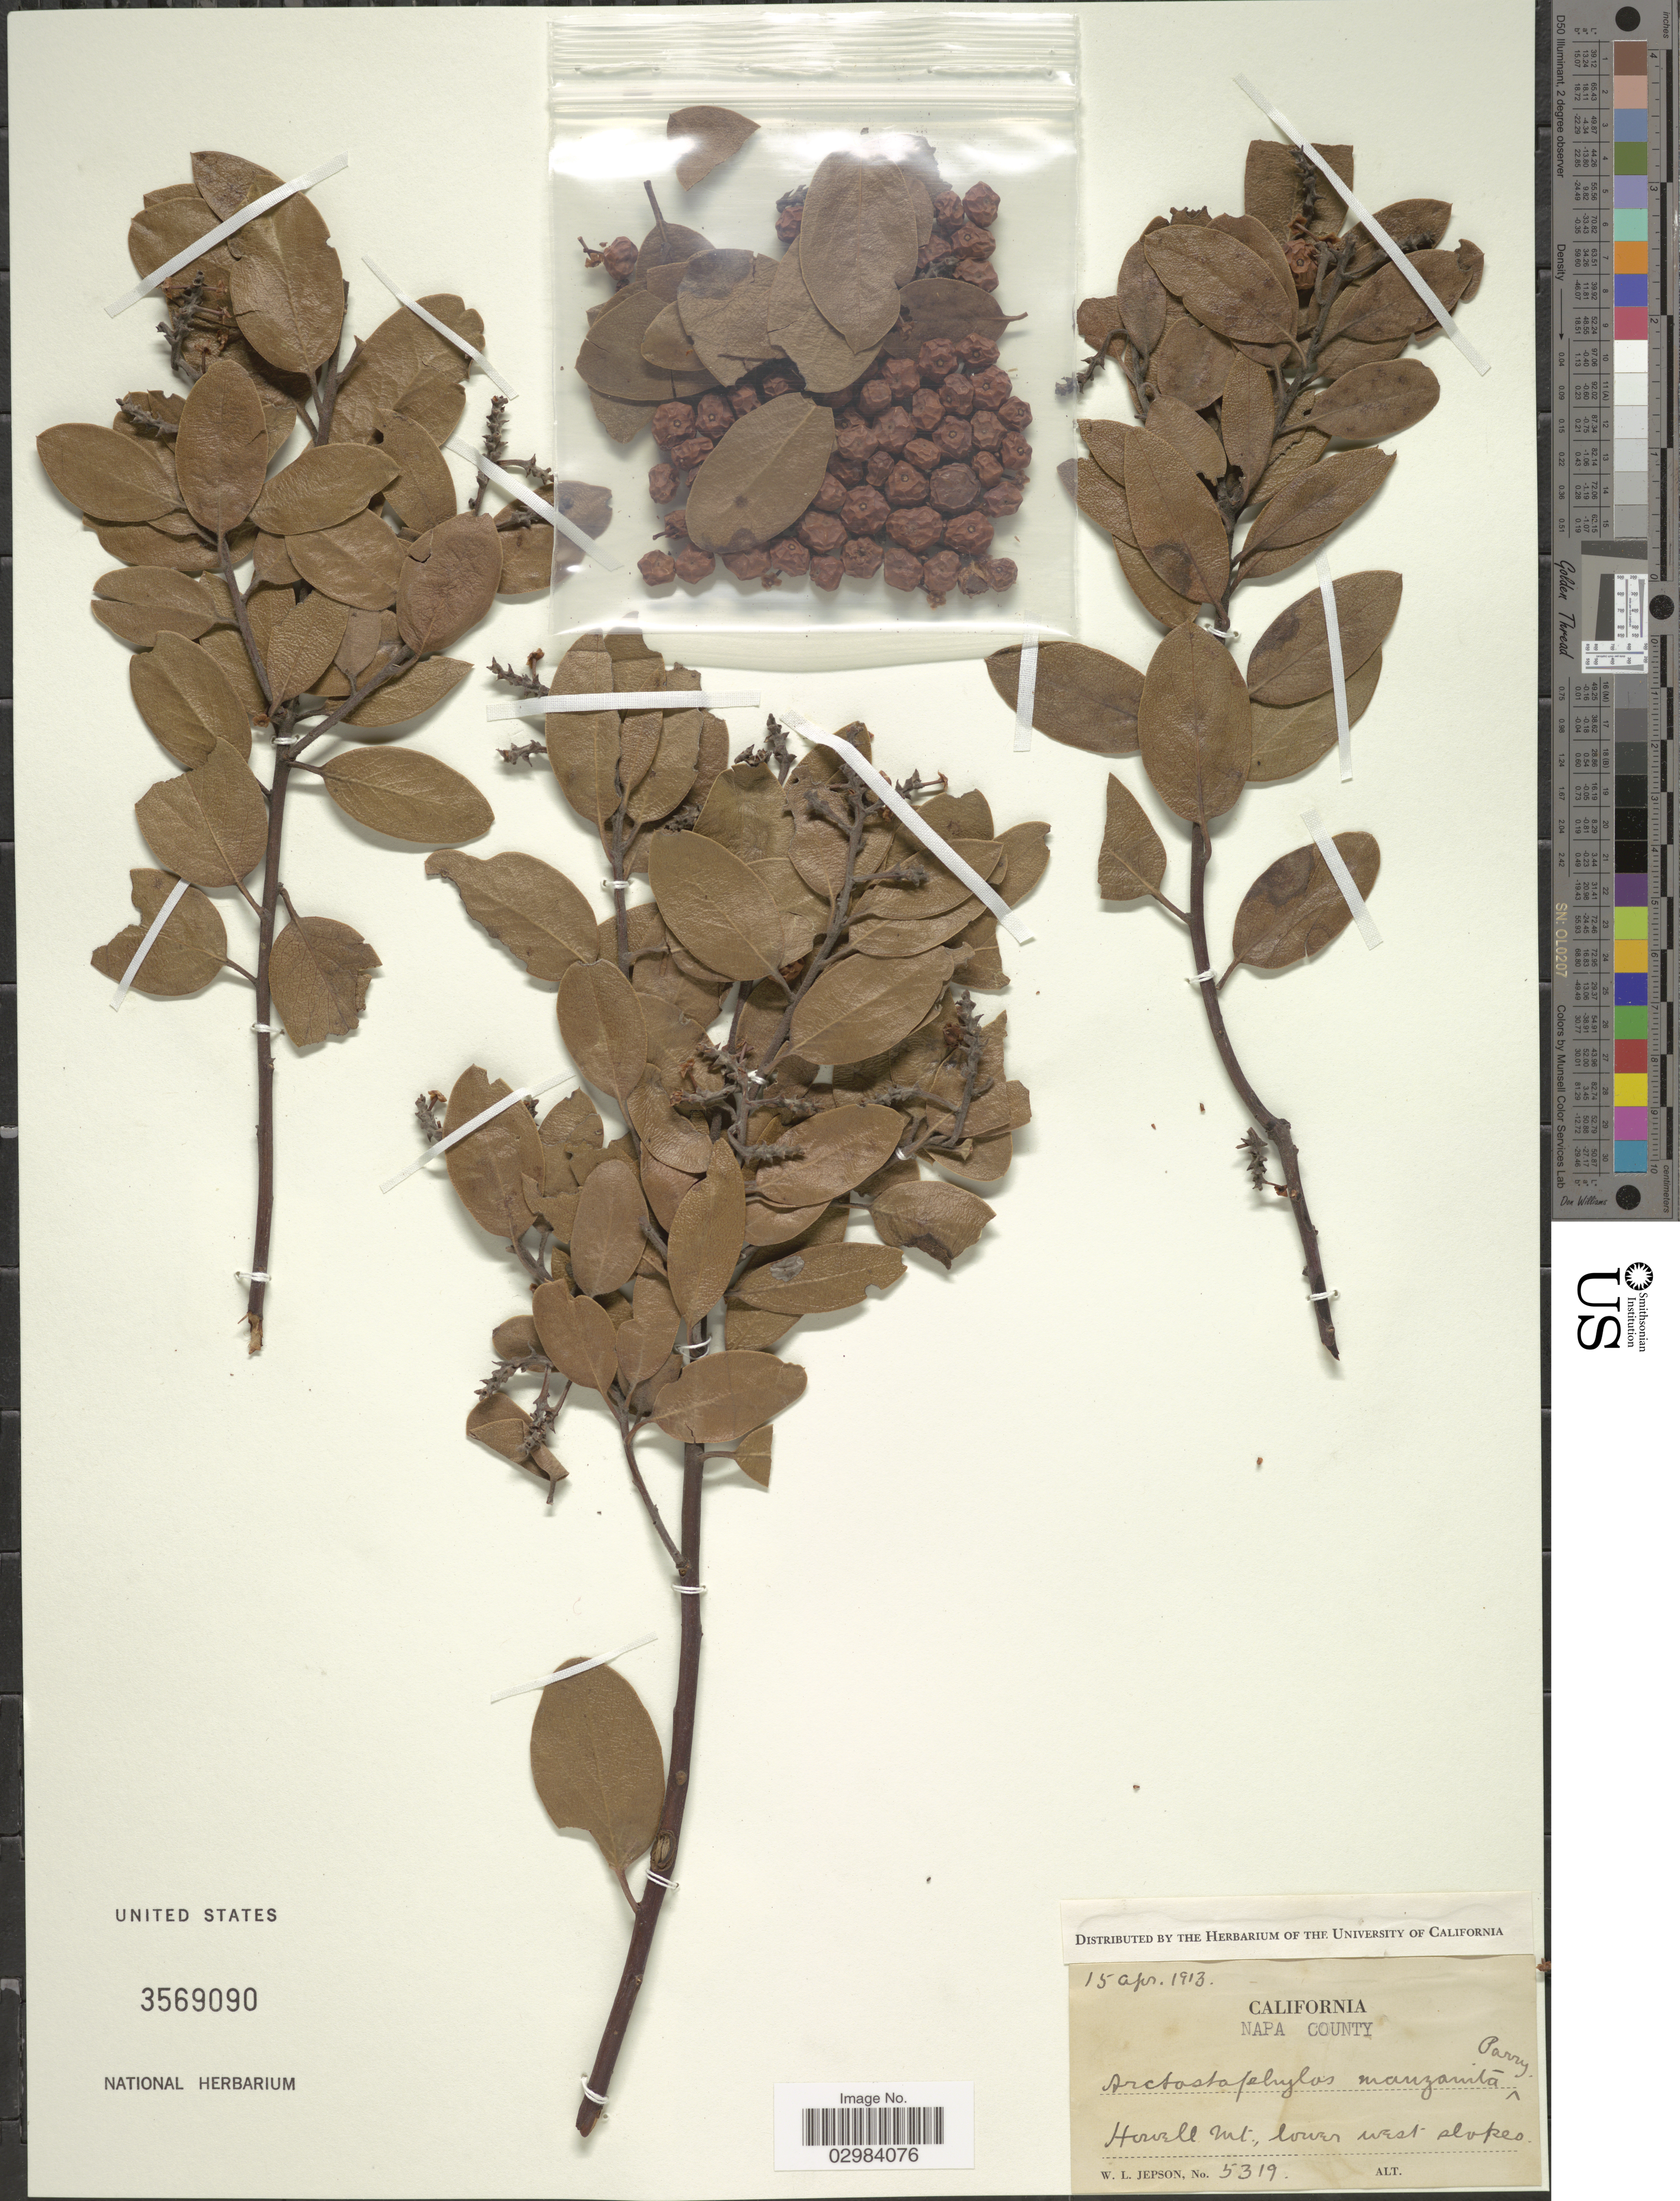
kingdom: Plantae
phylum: Tracheophyta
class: Magnoliopsida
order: Ericales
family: Ericaceae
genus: Arctostaphylos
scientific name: Arctostaphylos manzanita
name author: Parry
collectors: W. L. Jepson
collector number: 5319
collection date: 1913-04-15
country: United States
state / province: California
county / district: Napa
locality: Napa County, Howell Mt., lower west slopes.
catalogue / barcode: US 3569090